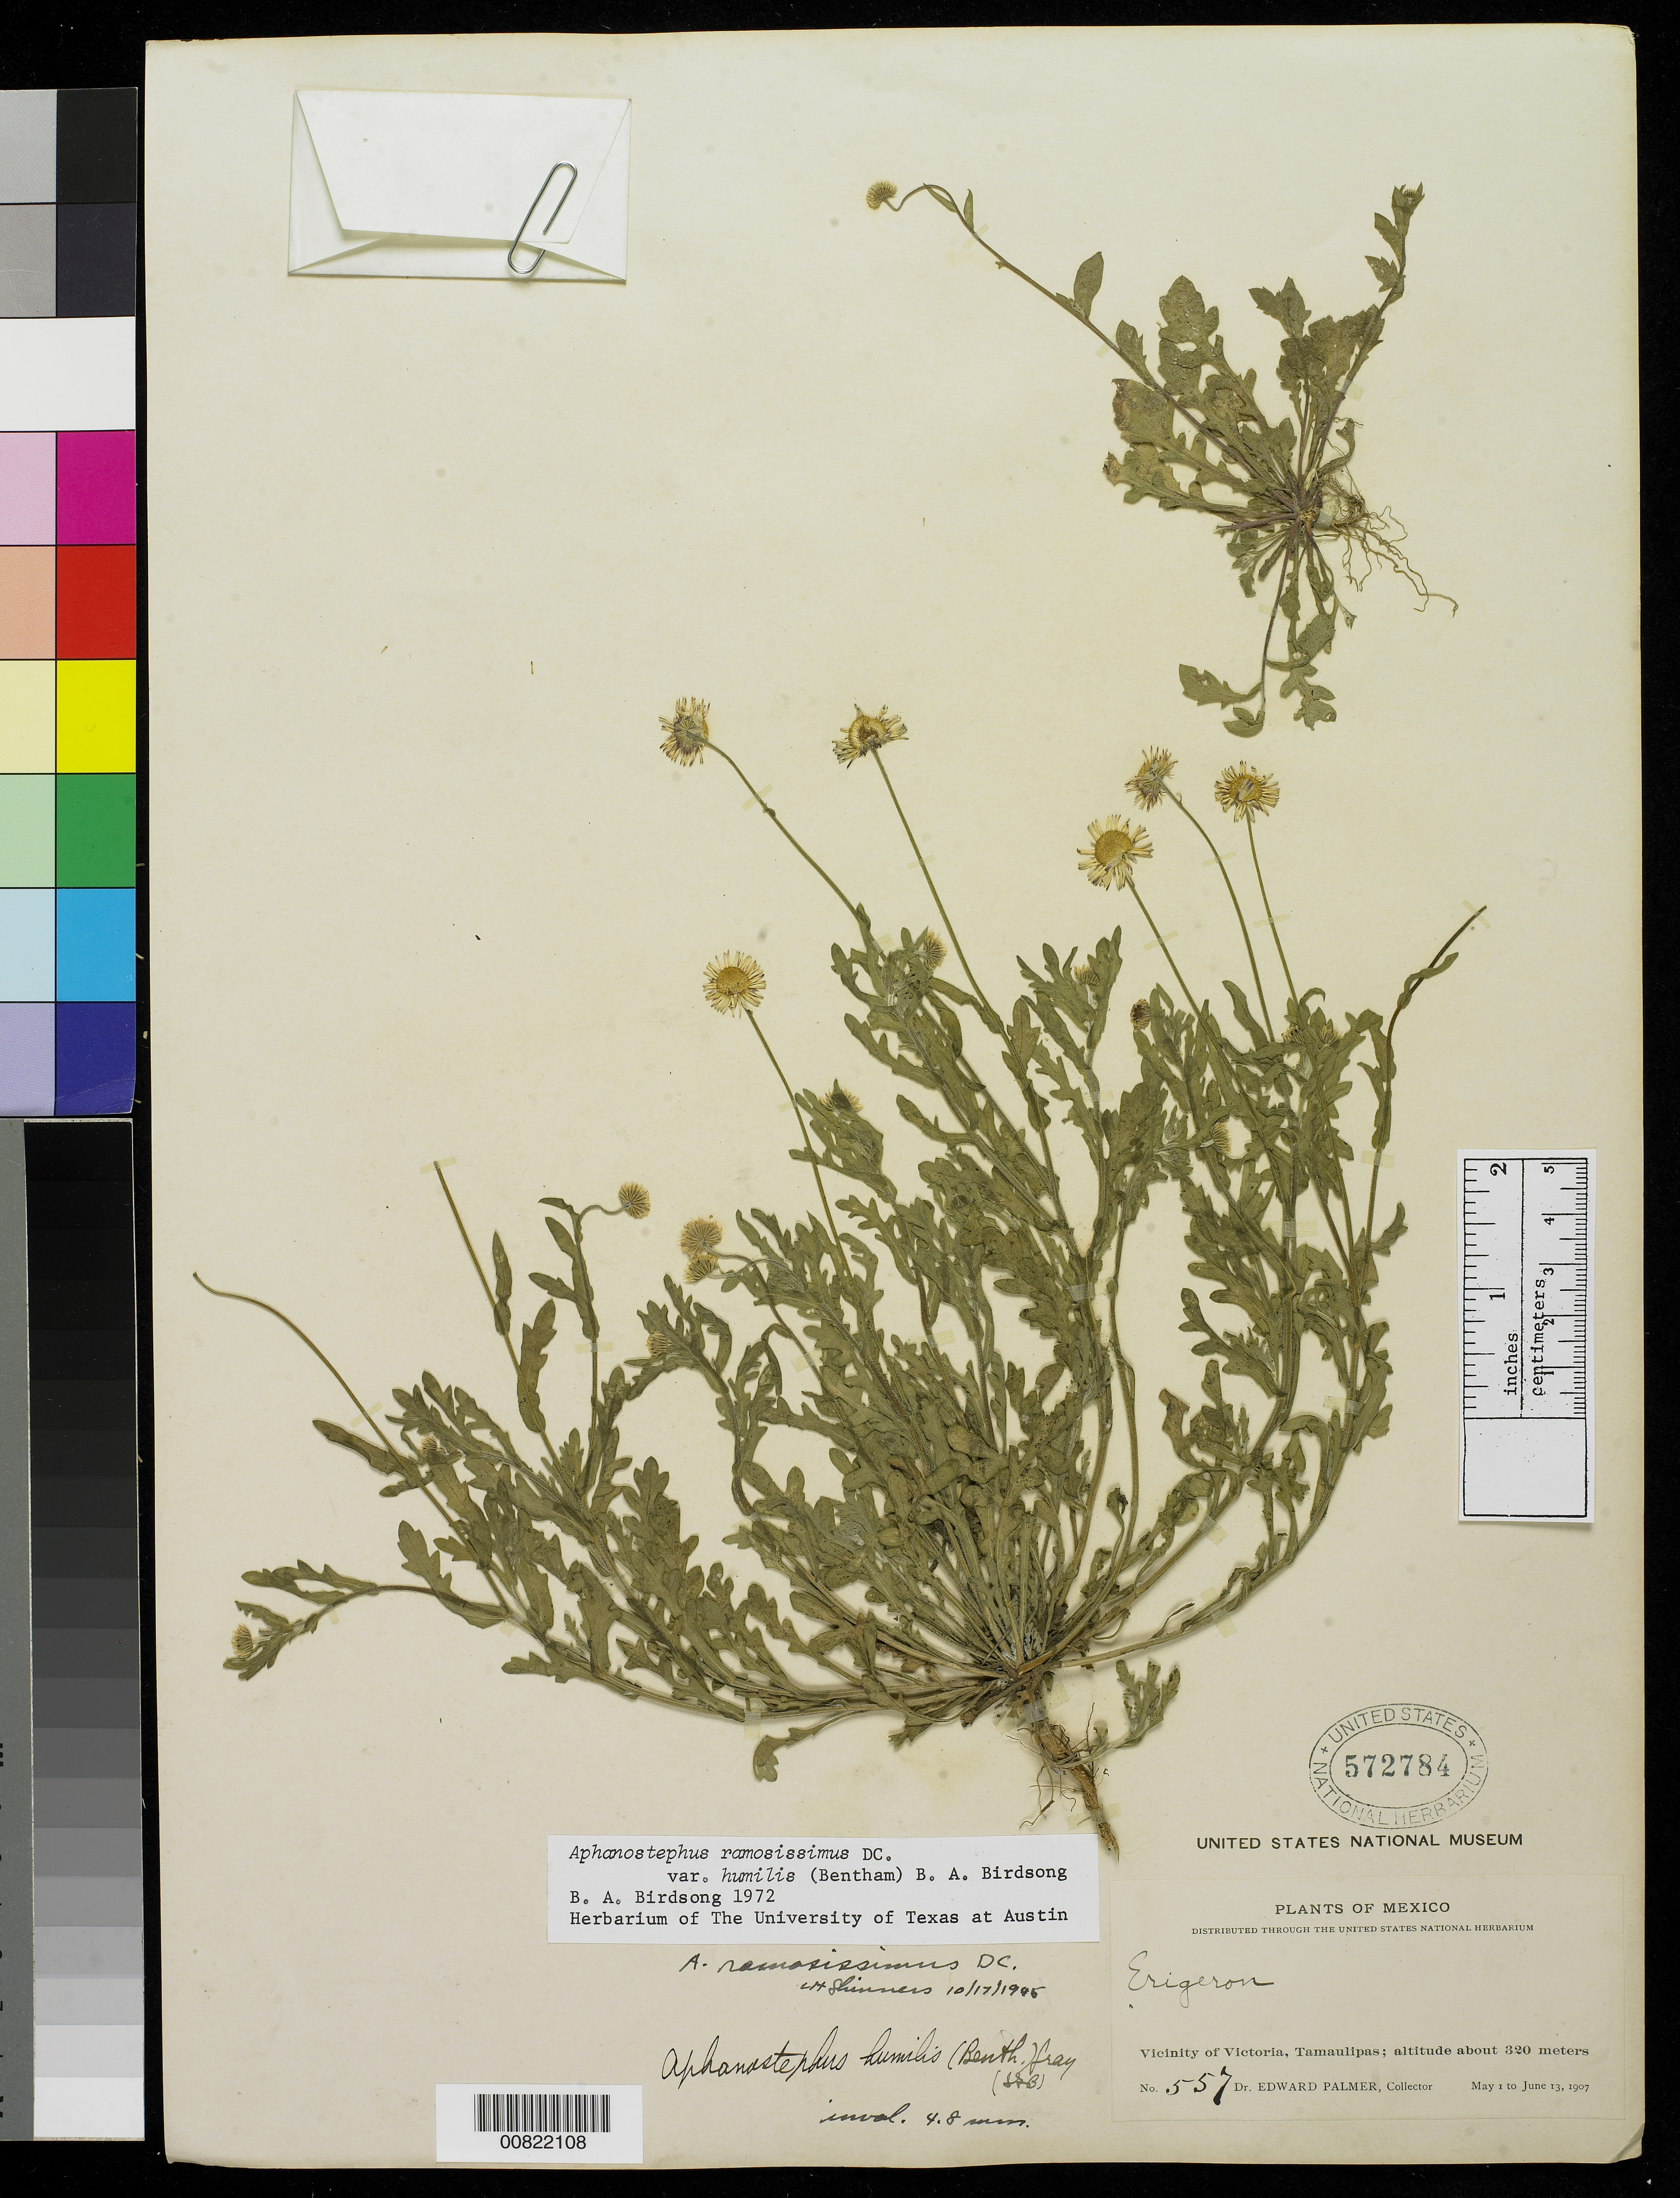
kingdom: Plantae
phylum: Tracheophyta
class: Magnoliopsida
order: Asterales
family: Asteraceae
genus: Aphanostephus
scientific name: Aphanostephus ramosissimus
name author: DC.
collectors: E. Palmer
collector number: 557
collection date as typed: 01 May 1907 to 13 Jun 1907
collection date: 1907-05-01/1907-06-13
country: Mexico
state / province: Tamaulipas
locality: Vicinity of Victoria.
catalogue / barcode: US 572784